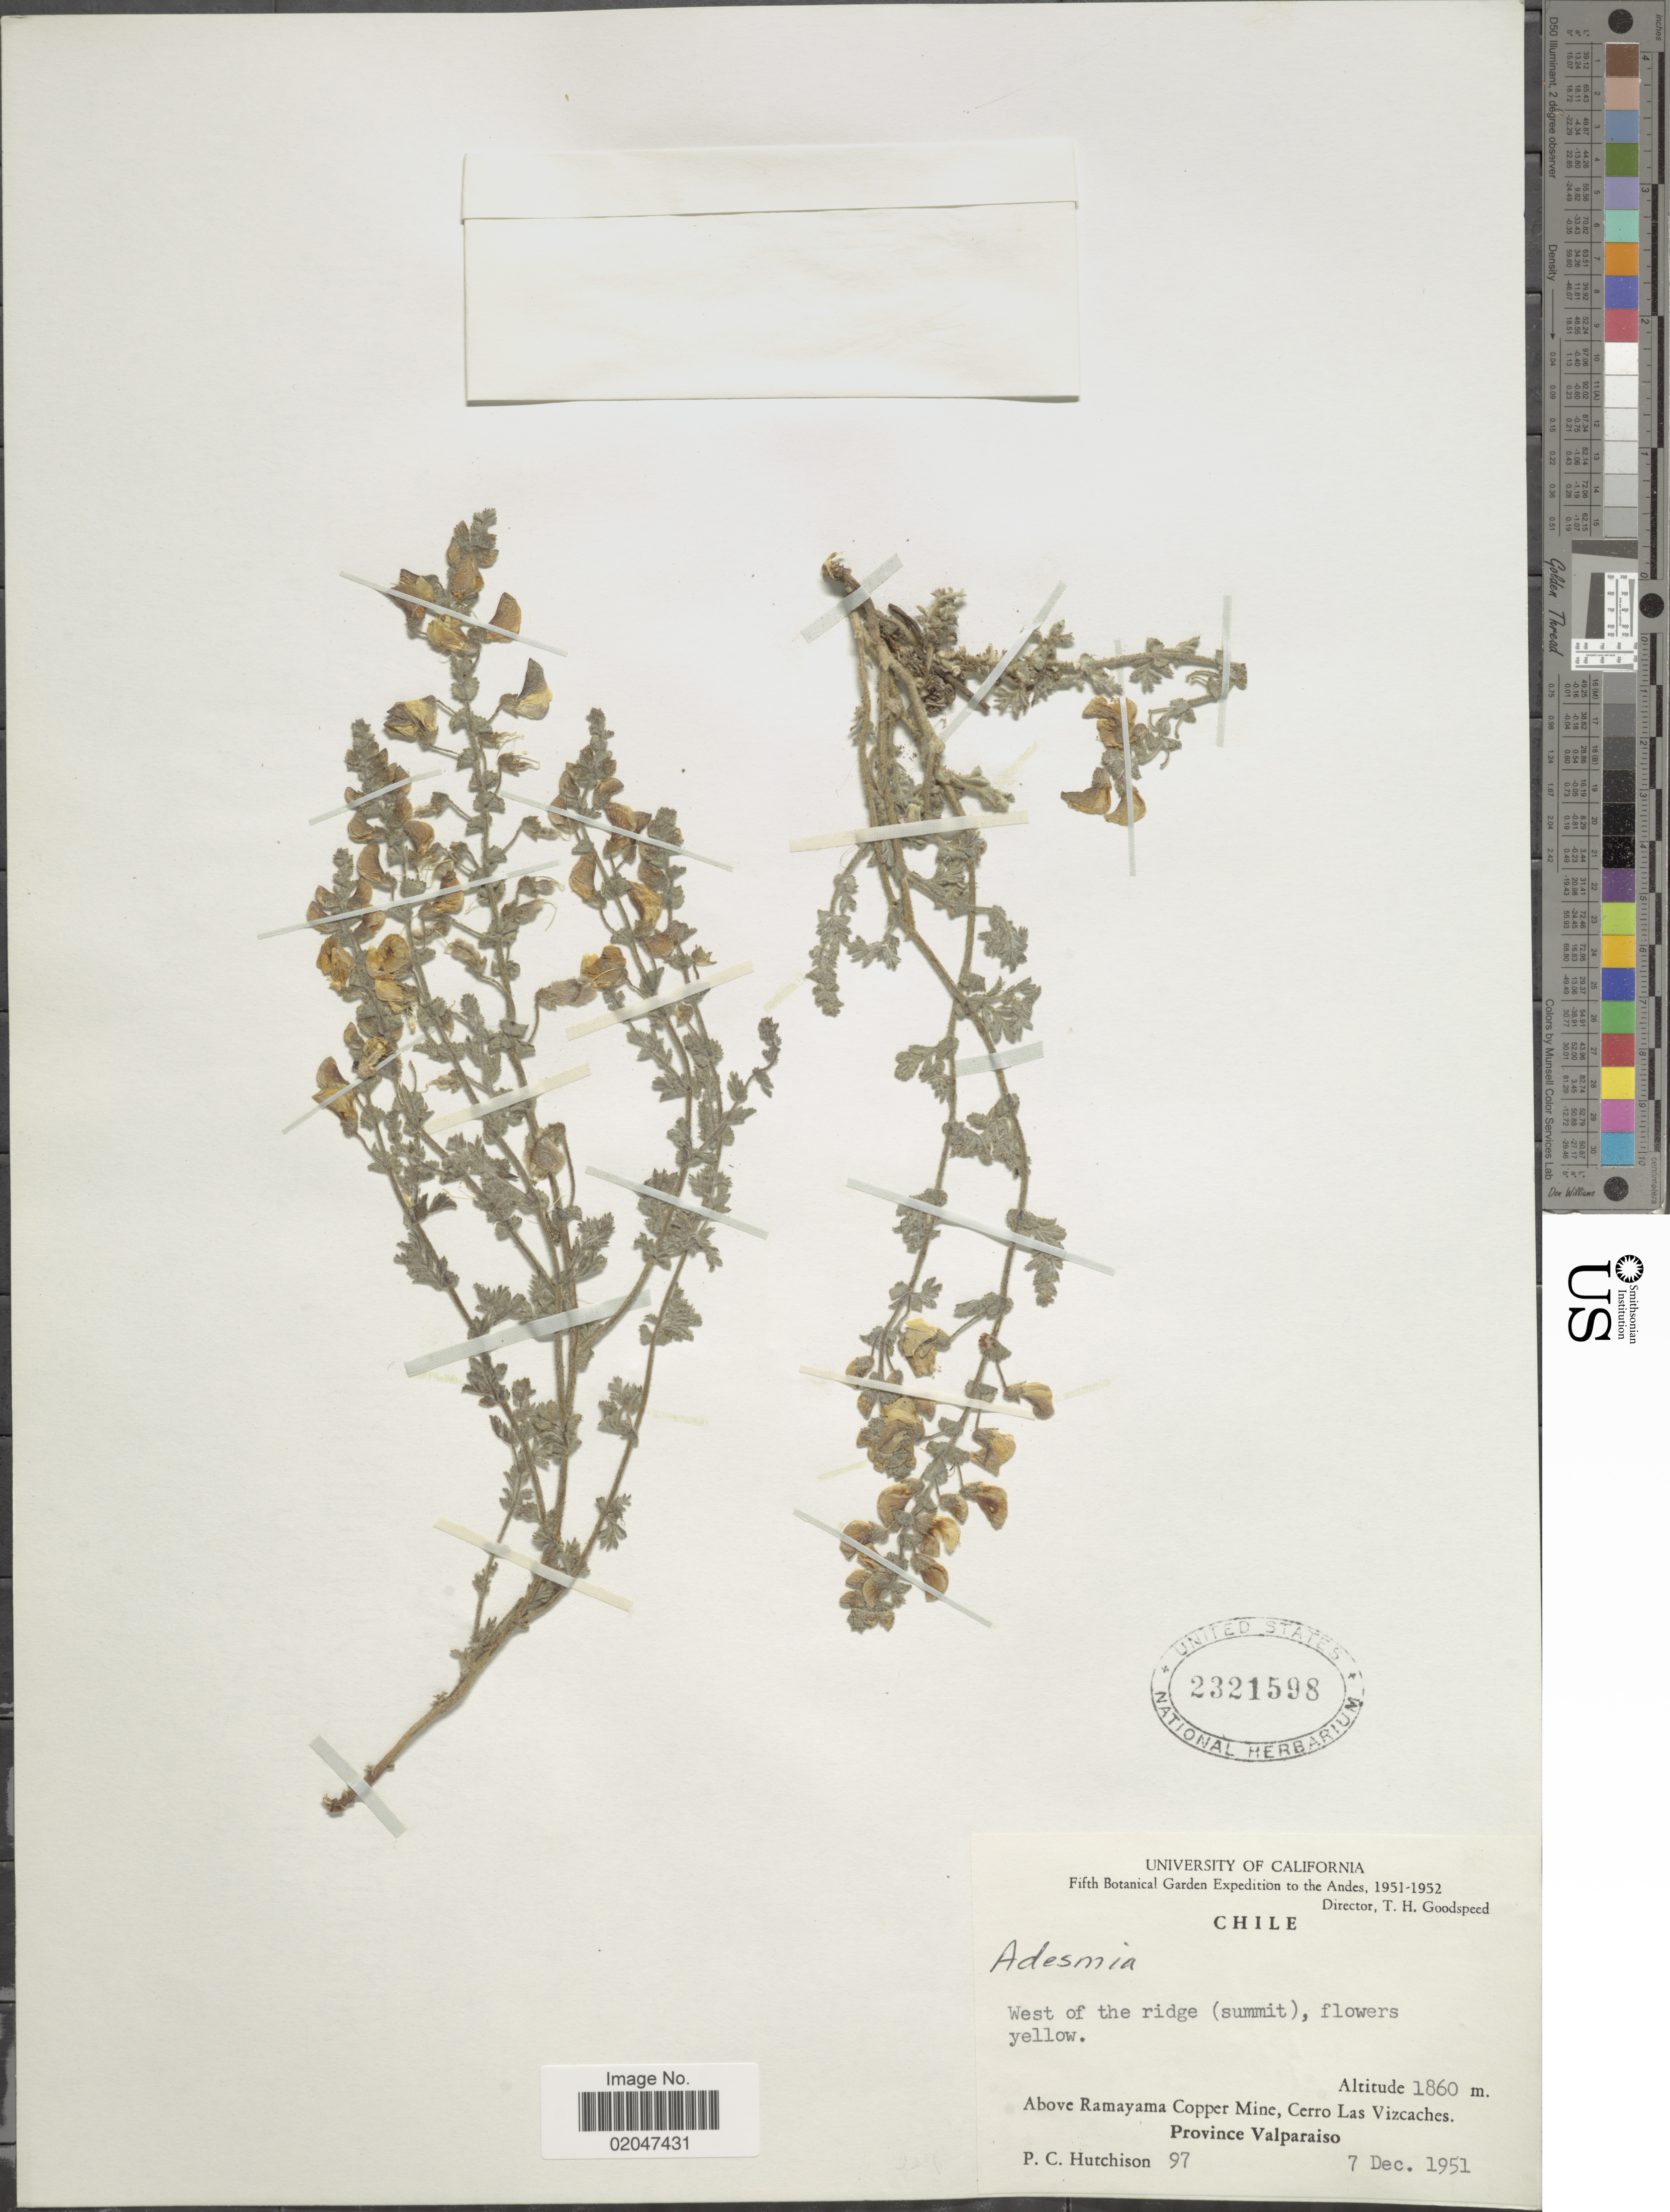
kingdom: Plantae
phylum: Tracheophyta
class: Magnoliopsida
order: Fabales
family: Fabaceae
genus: Adesmia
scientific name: Adesmia sp.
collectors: P. C. Hutchison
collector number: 97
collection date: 1951-12-07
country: Chile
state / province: Valparaíso (V)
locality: The Andes. West of the ridge (summit). Above Ramayama Copper Mine, Cerro Las Vizcaches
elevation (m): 1860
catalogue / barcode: US 2321598